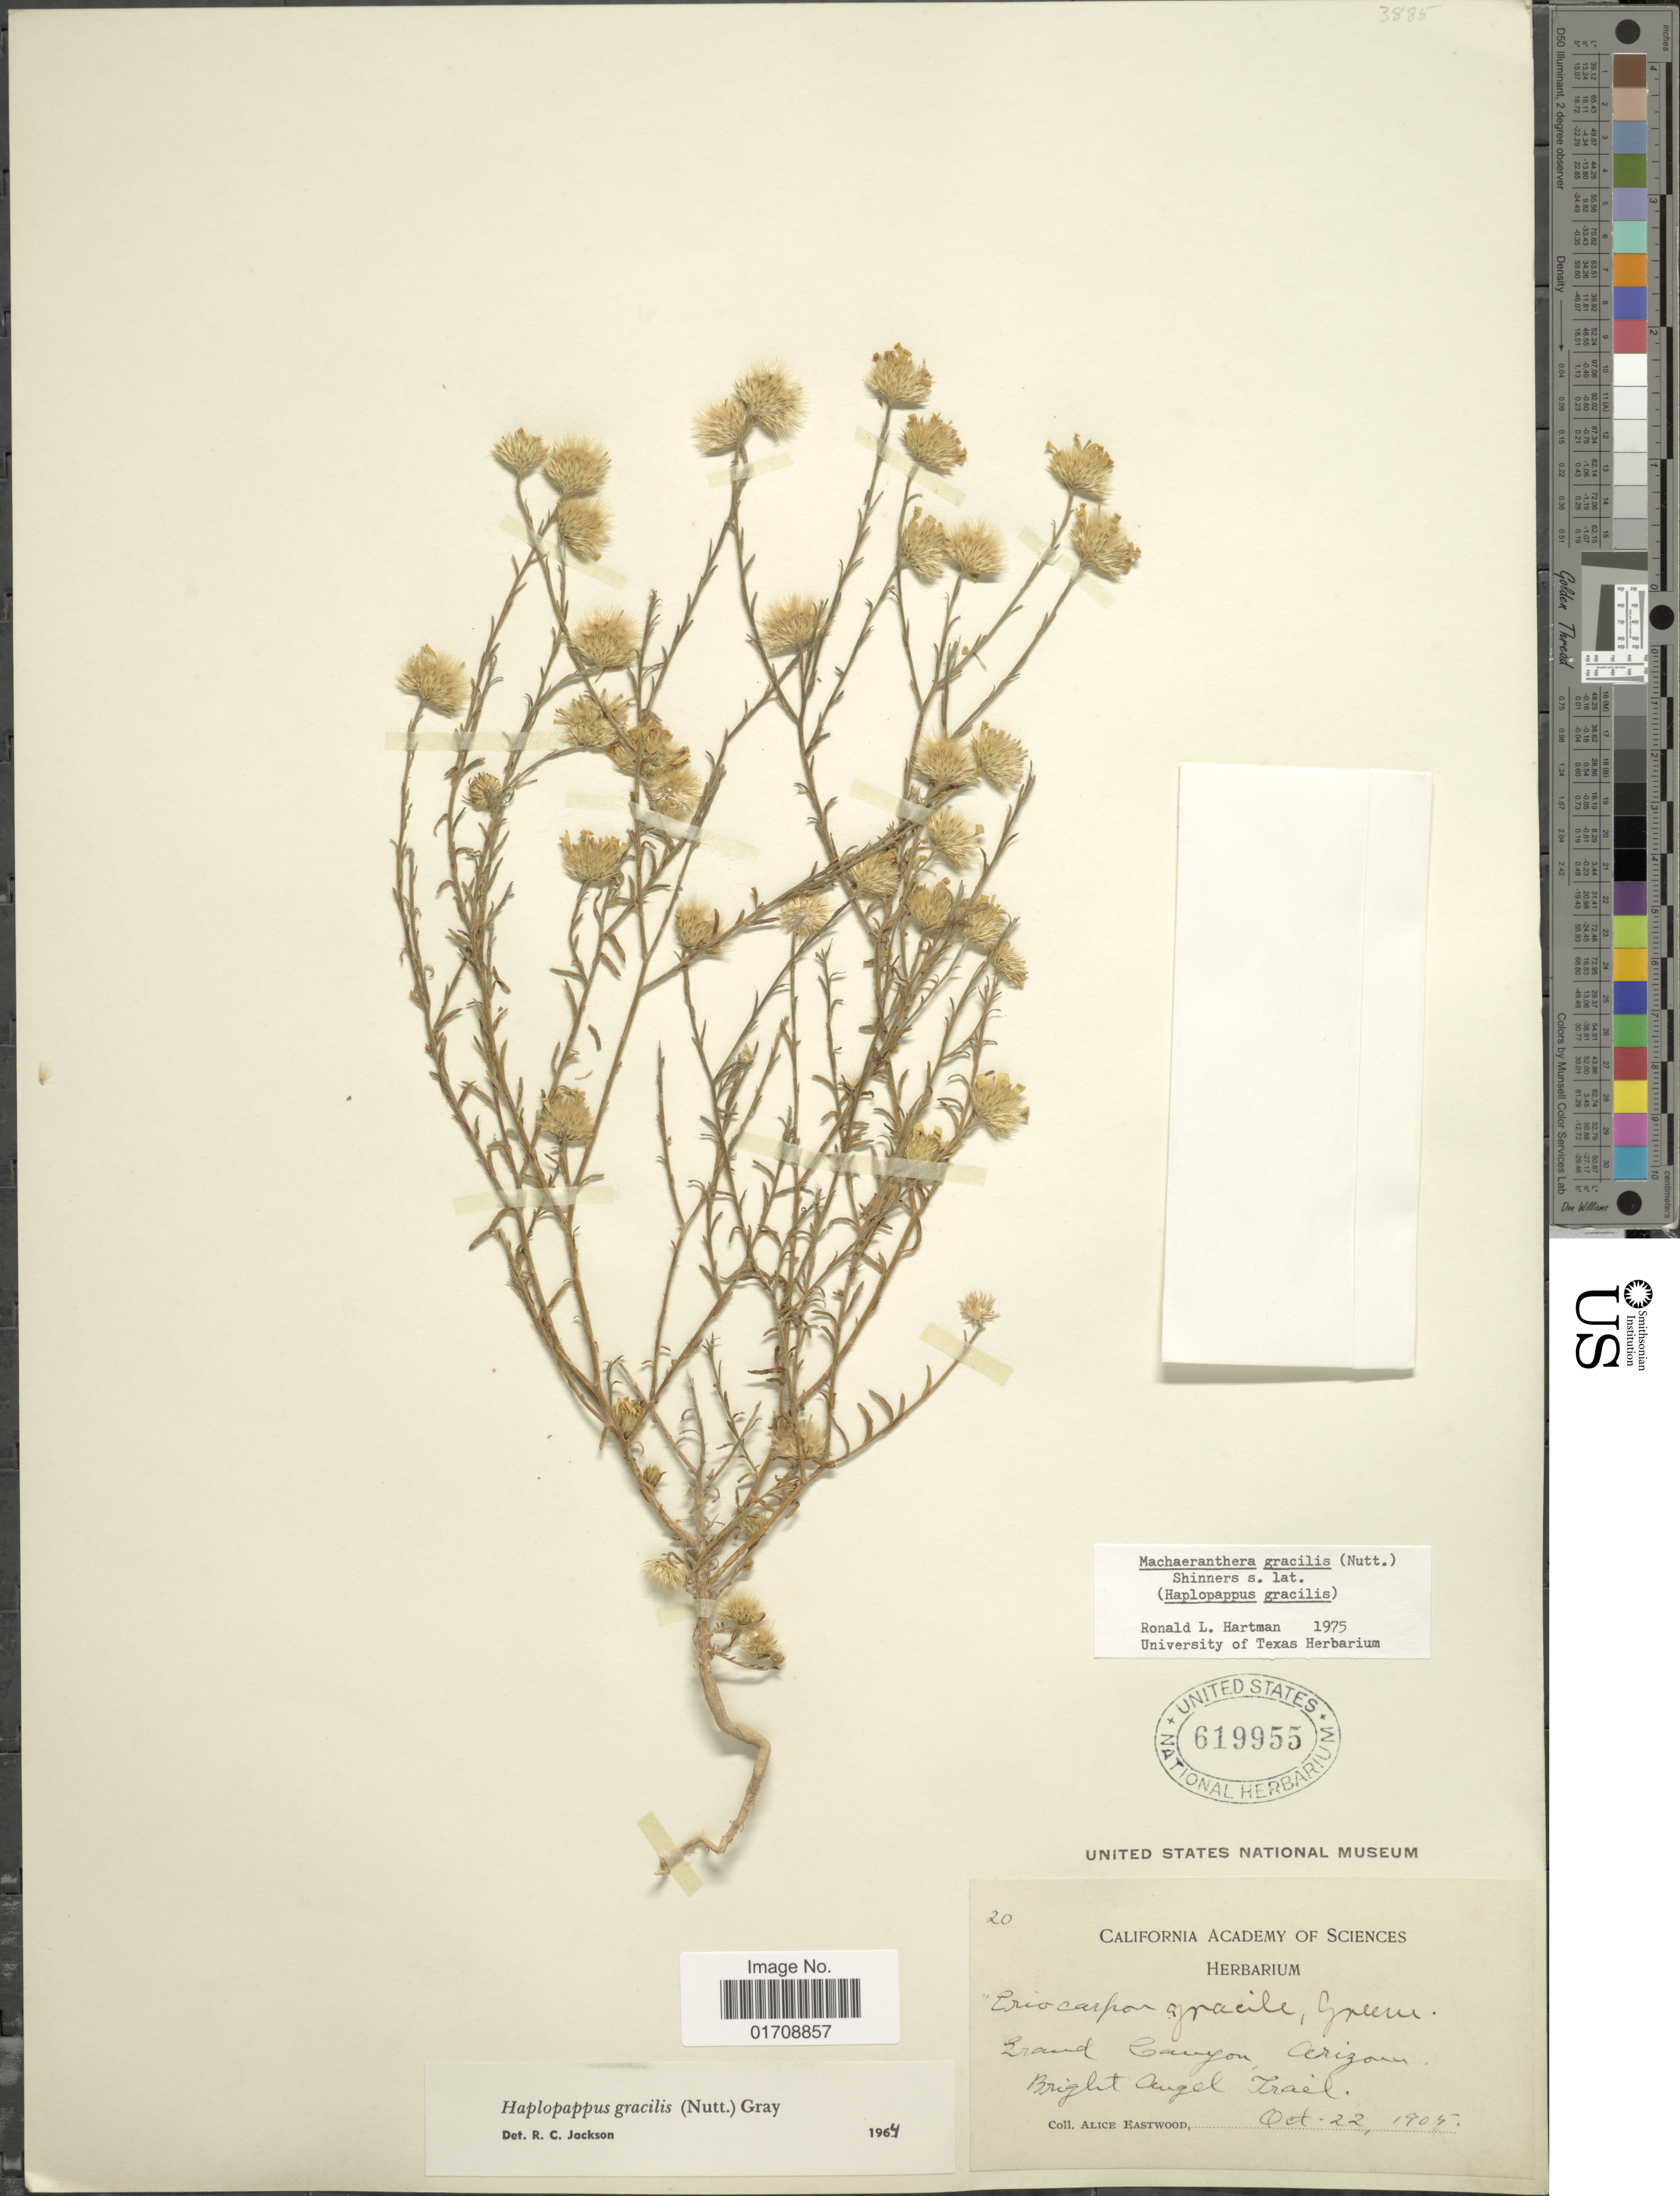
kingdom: Plantae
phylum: Tracheophyta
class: Magnoliopsida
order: Asterales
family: Asteraceae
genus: Machaeranthera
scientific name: Machaeranthera gracilis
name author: (Nutt.) Shinners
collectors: A. Eastwood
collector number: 20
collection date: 1905-10-22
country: United States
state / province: Arizona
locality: Grand Canyon, Bright Angel Trail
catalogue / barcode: US 619955